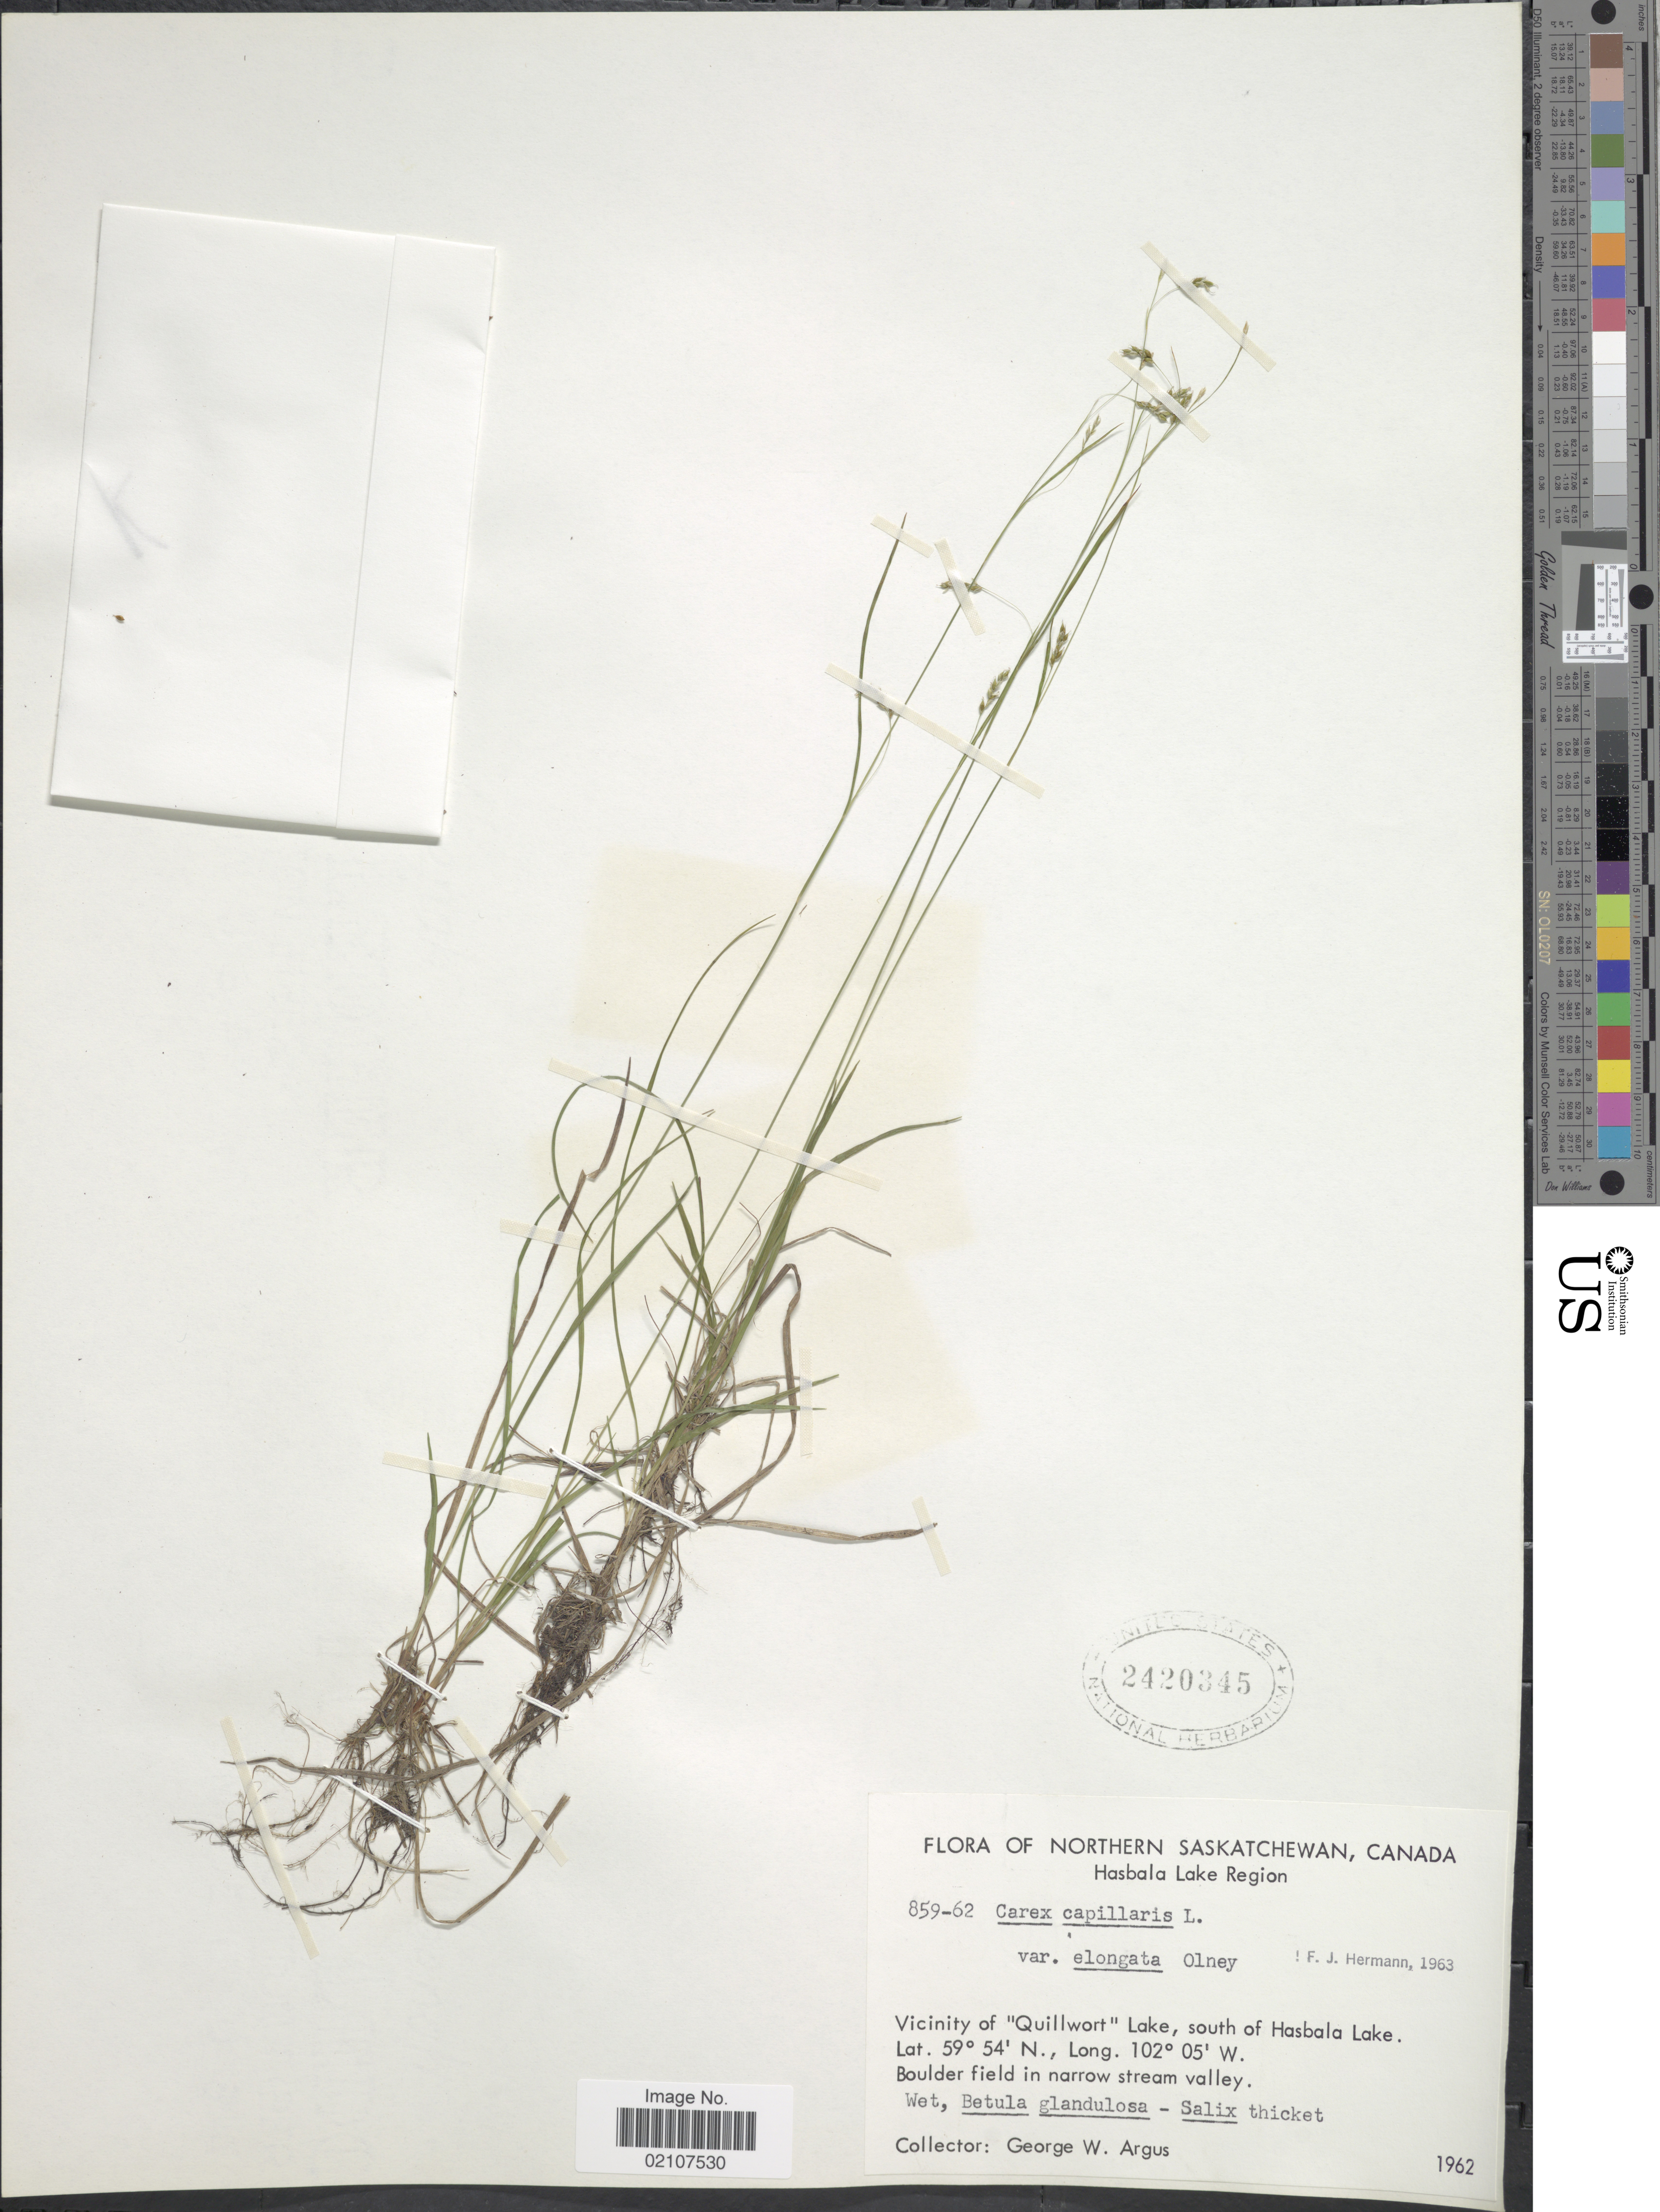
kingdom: Plantae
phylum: Tracheophyta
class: Liliopsida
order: Poales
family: Cyperaceae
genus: Carex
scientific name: Carex capillaris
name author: L.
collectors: G. W. Argus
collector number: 859-62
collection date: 1962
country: Canada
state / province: Saskatchewan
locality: Northern Saskatchewan, Hasbala Lake Region, Vicinity of 'Quillwort' Lake, south of Hasbala Lake, Boulder field in narrow stream valley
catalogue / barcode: US 2420345